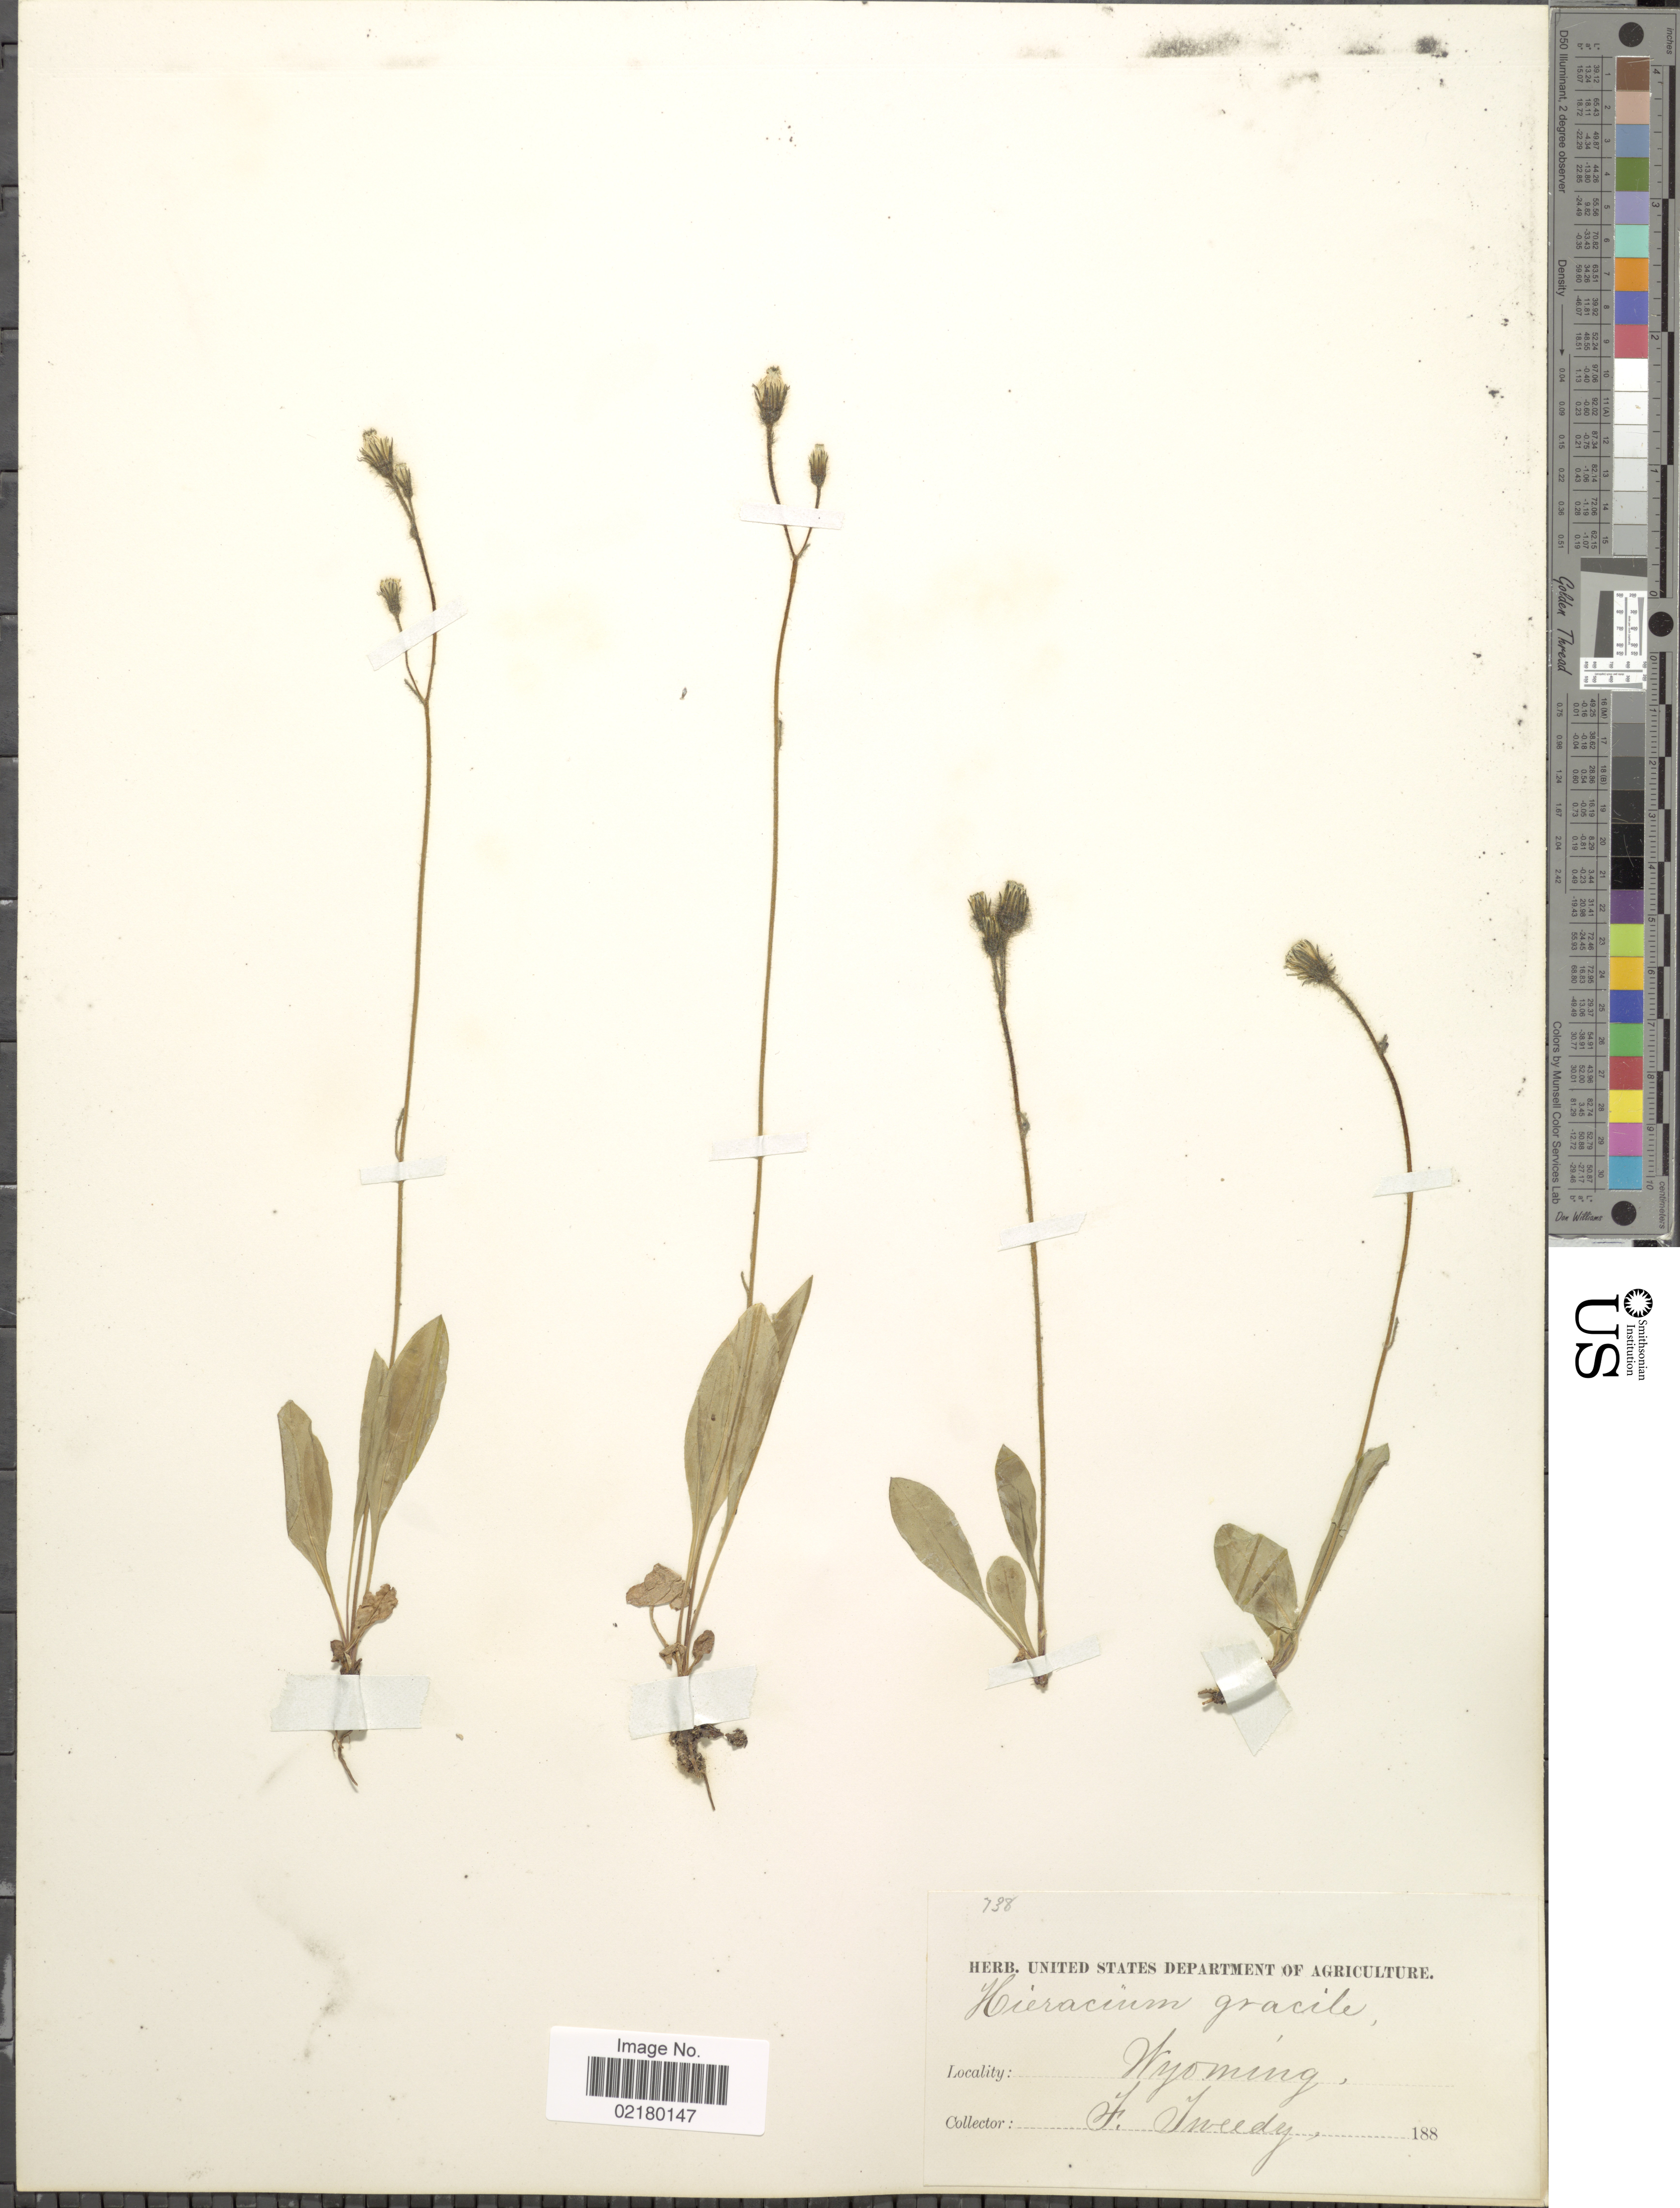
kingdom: Plantae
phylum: Tracheophyta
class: Magnoliopsida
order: Asterales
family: Asteraceae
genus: Hieracium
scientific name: Hieracium triste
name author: Willd. ex Spreng.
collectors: F. Tweedy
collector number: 738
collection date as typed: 188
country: United States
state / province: Wyoming